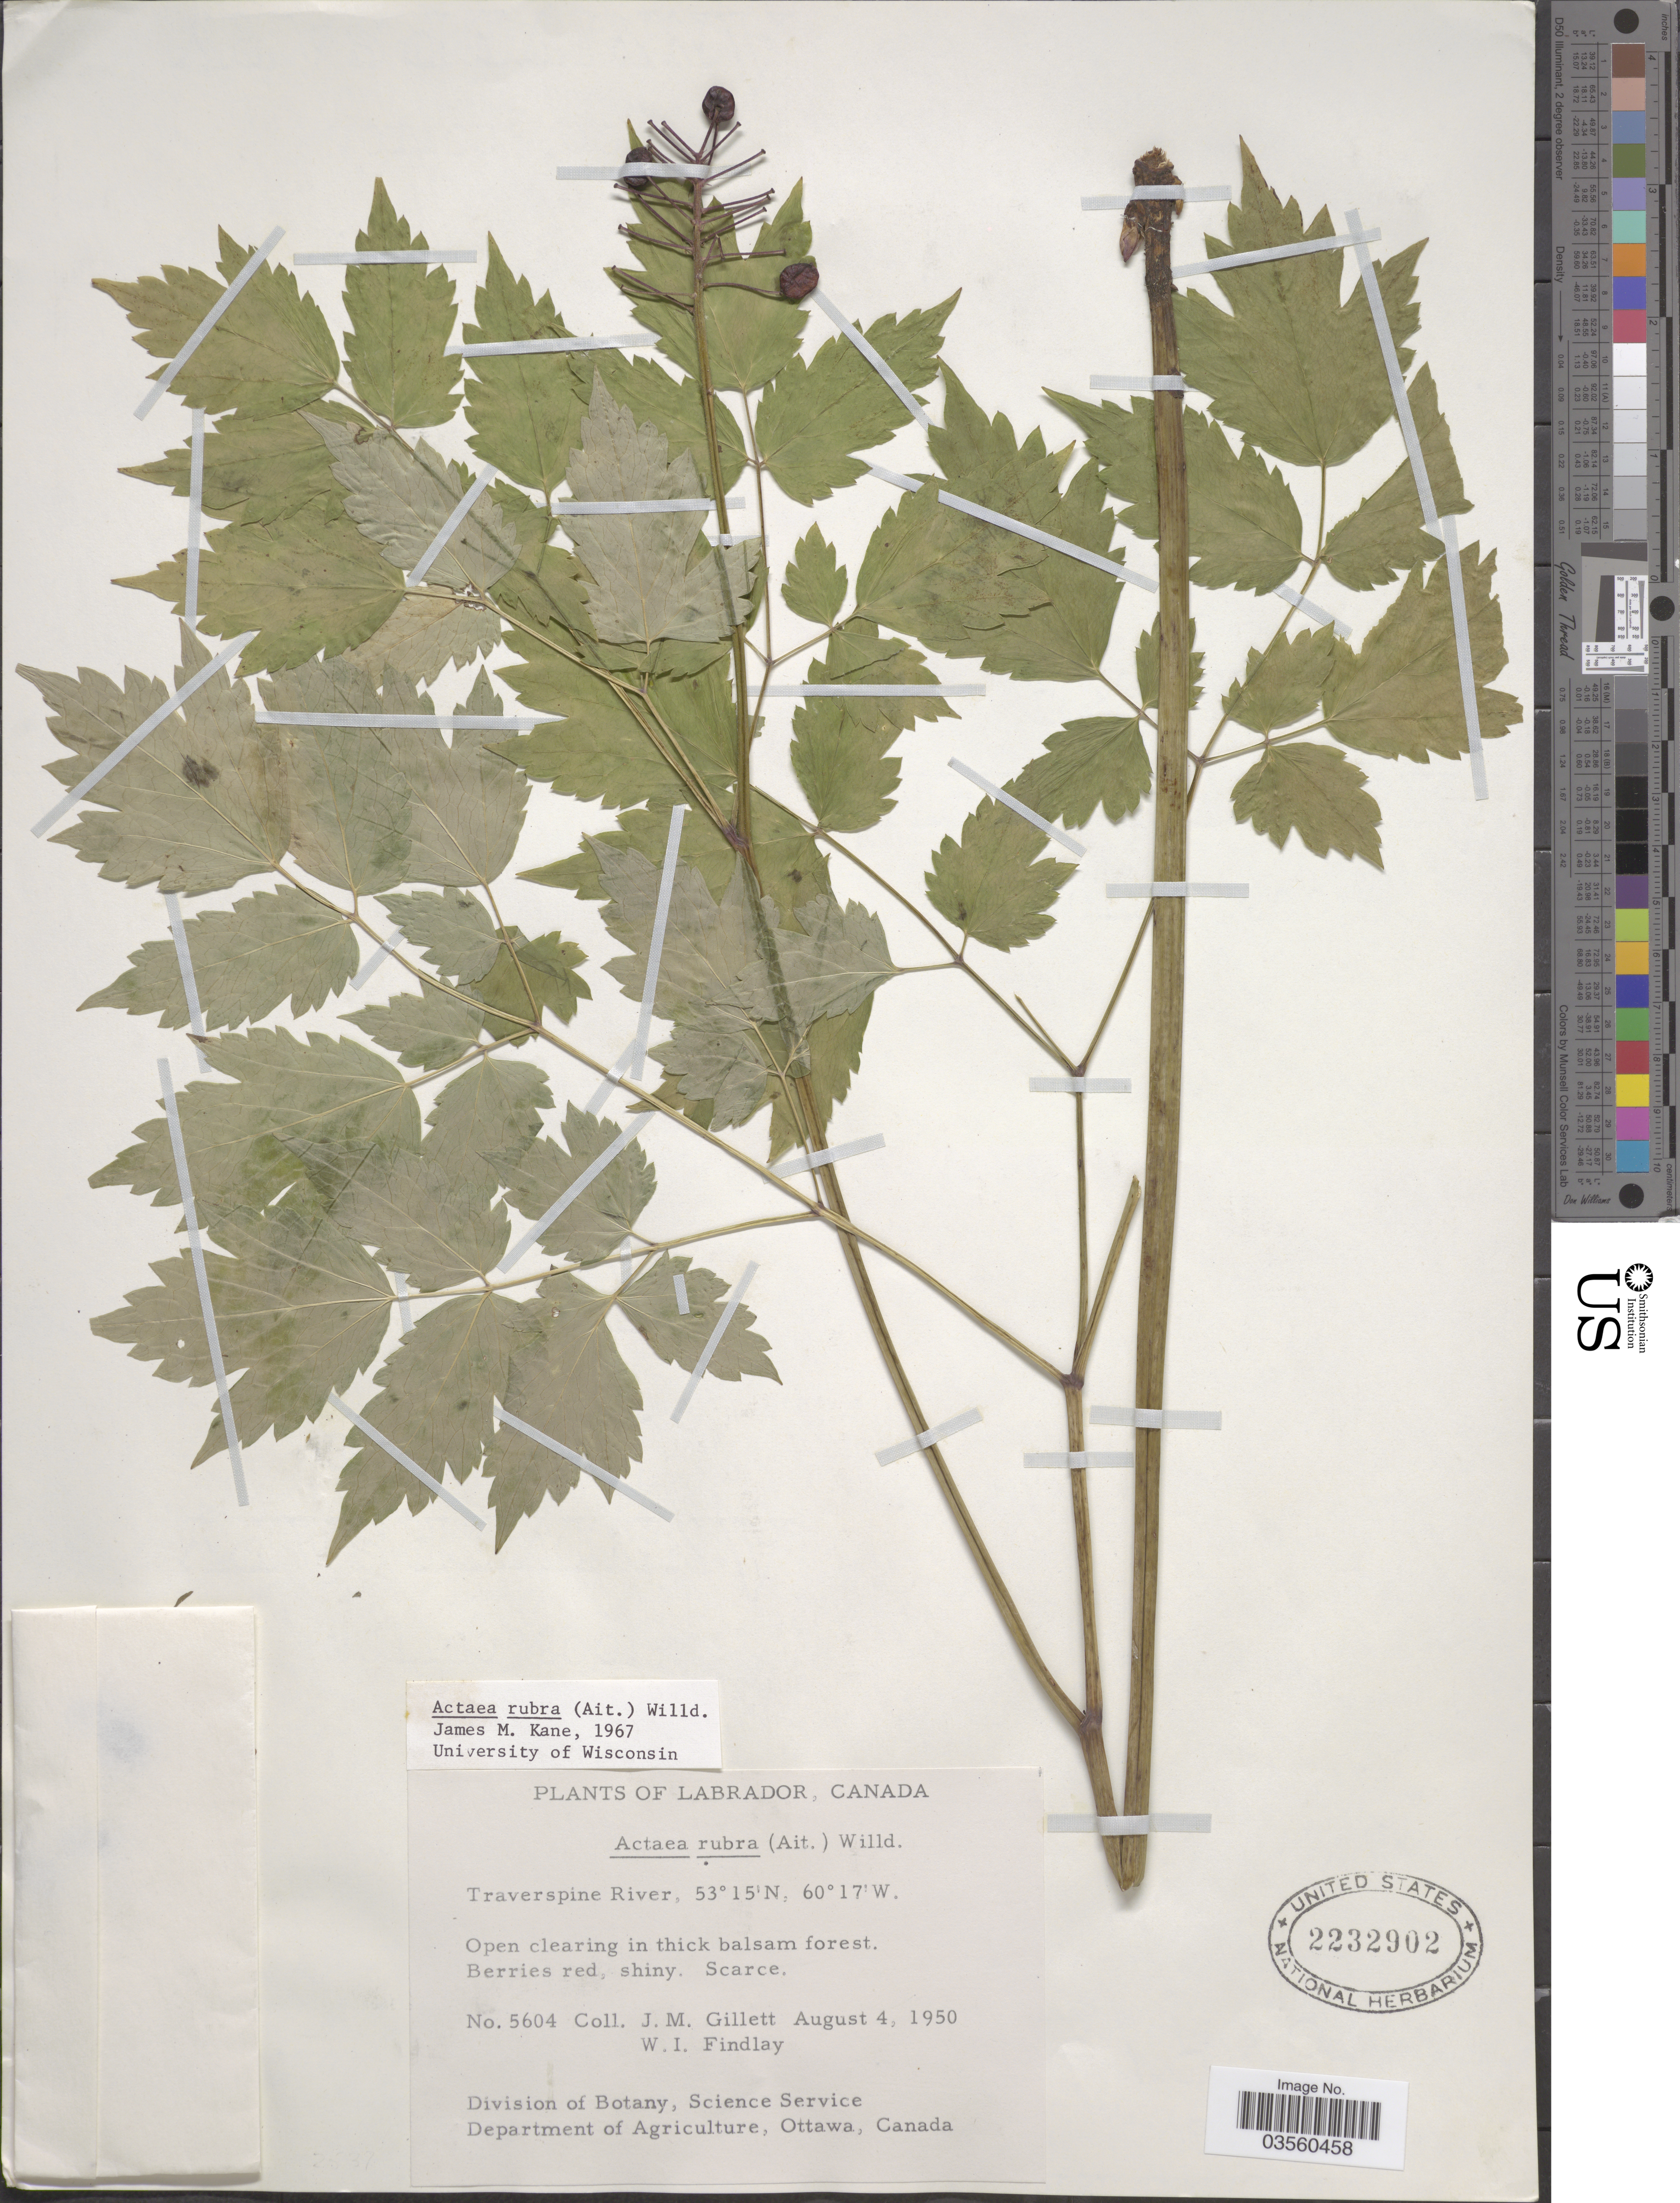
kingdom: Plantae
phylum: Tracheophyta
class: Magnoliopsida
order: Ranunculales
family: Ranunculaceae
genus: Actaea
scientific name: Actaea rubra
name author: (Aiton) Willd.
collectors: J. M. Gillett & W. Findlay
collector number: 5604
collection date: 1950-08-04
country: Canada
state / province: Newfoundland and Labrador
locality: Labrador. Traverspine River.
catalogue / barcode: US 2232902